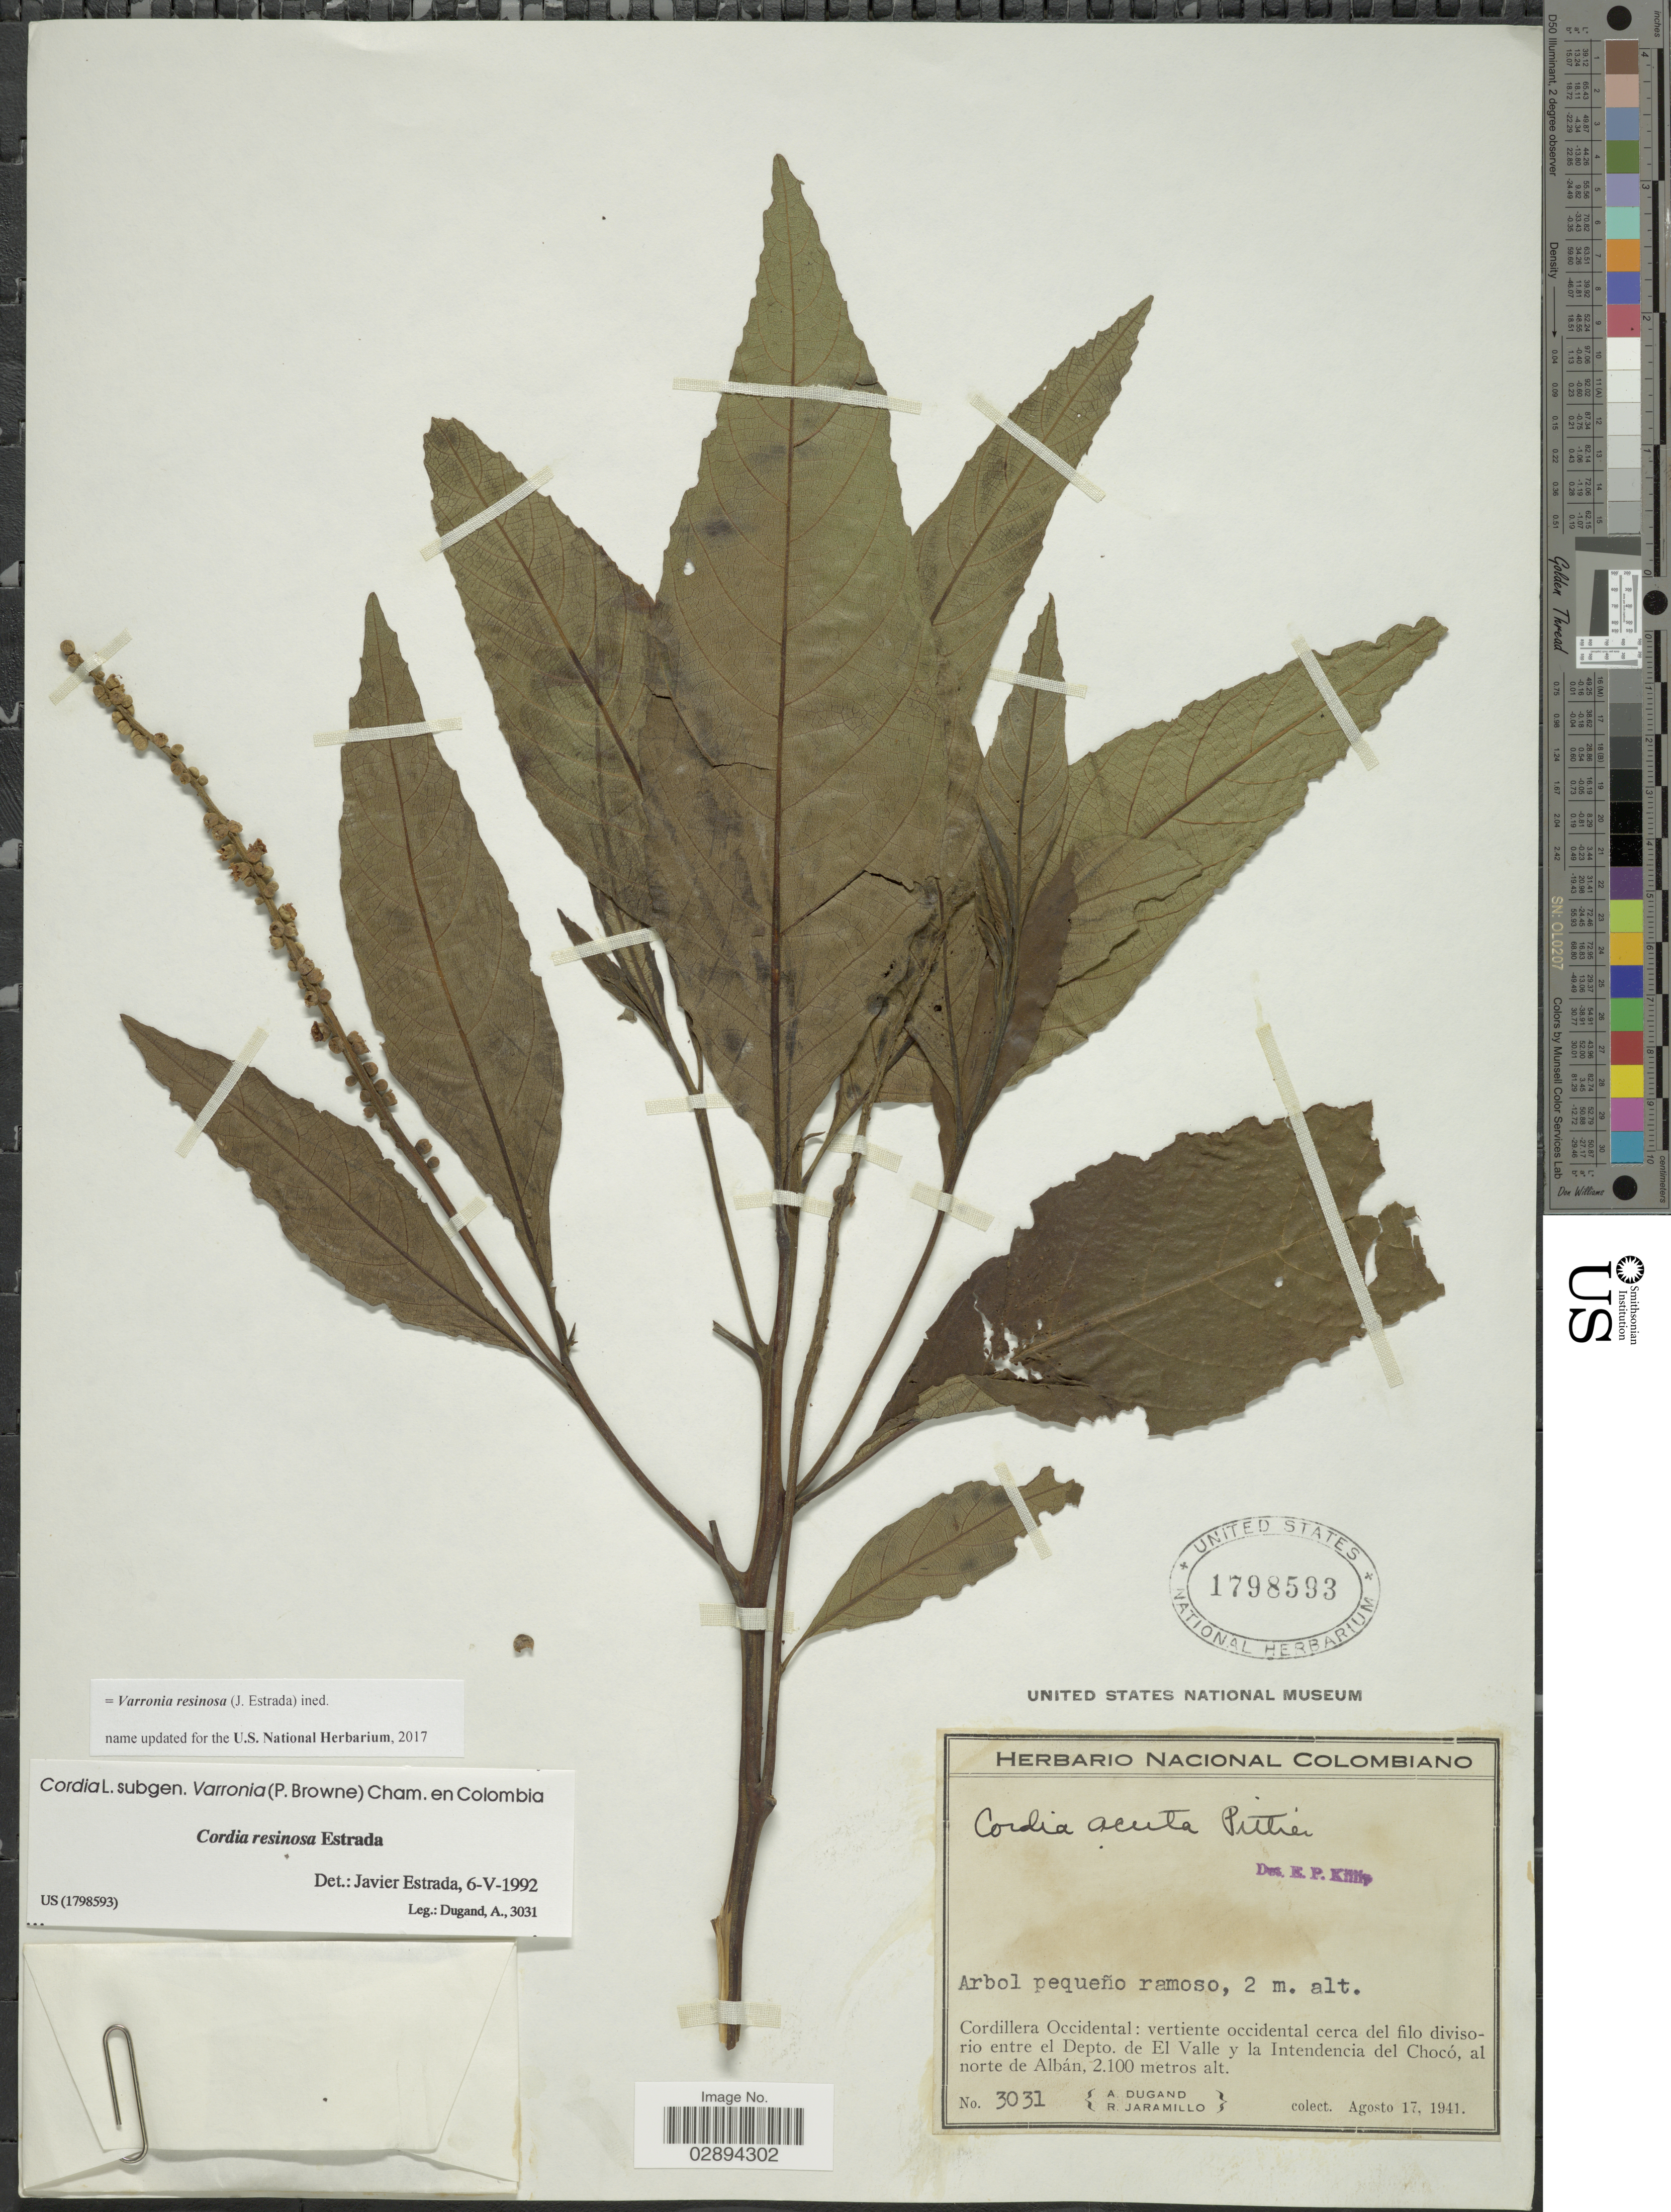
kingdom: Plantae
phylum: Tracheophyta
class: Magnoliopsida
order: Boraginales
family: Cordiaceae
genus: Varronia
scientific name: Varronia resinosa (J. Estrada) comb. nov. ined.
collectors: A. Dugand & R. Jaramillo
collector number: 3031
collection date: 1941-08-17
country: Colombia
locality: Cordillera Occidental, vertiente occidental cerca del filo divisorio entre el Depto. de El Valle y la Intendencia del Chocó, al norte de Albán.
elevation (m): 2100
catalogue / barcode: US 1798593